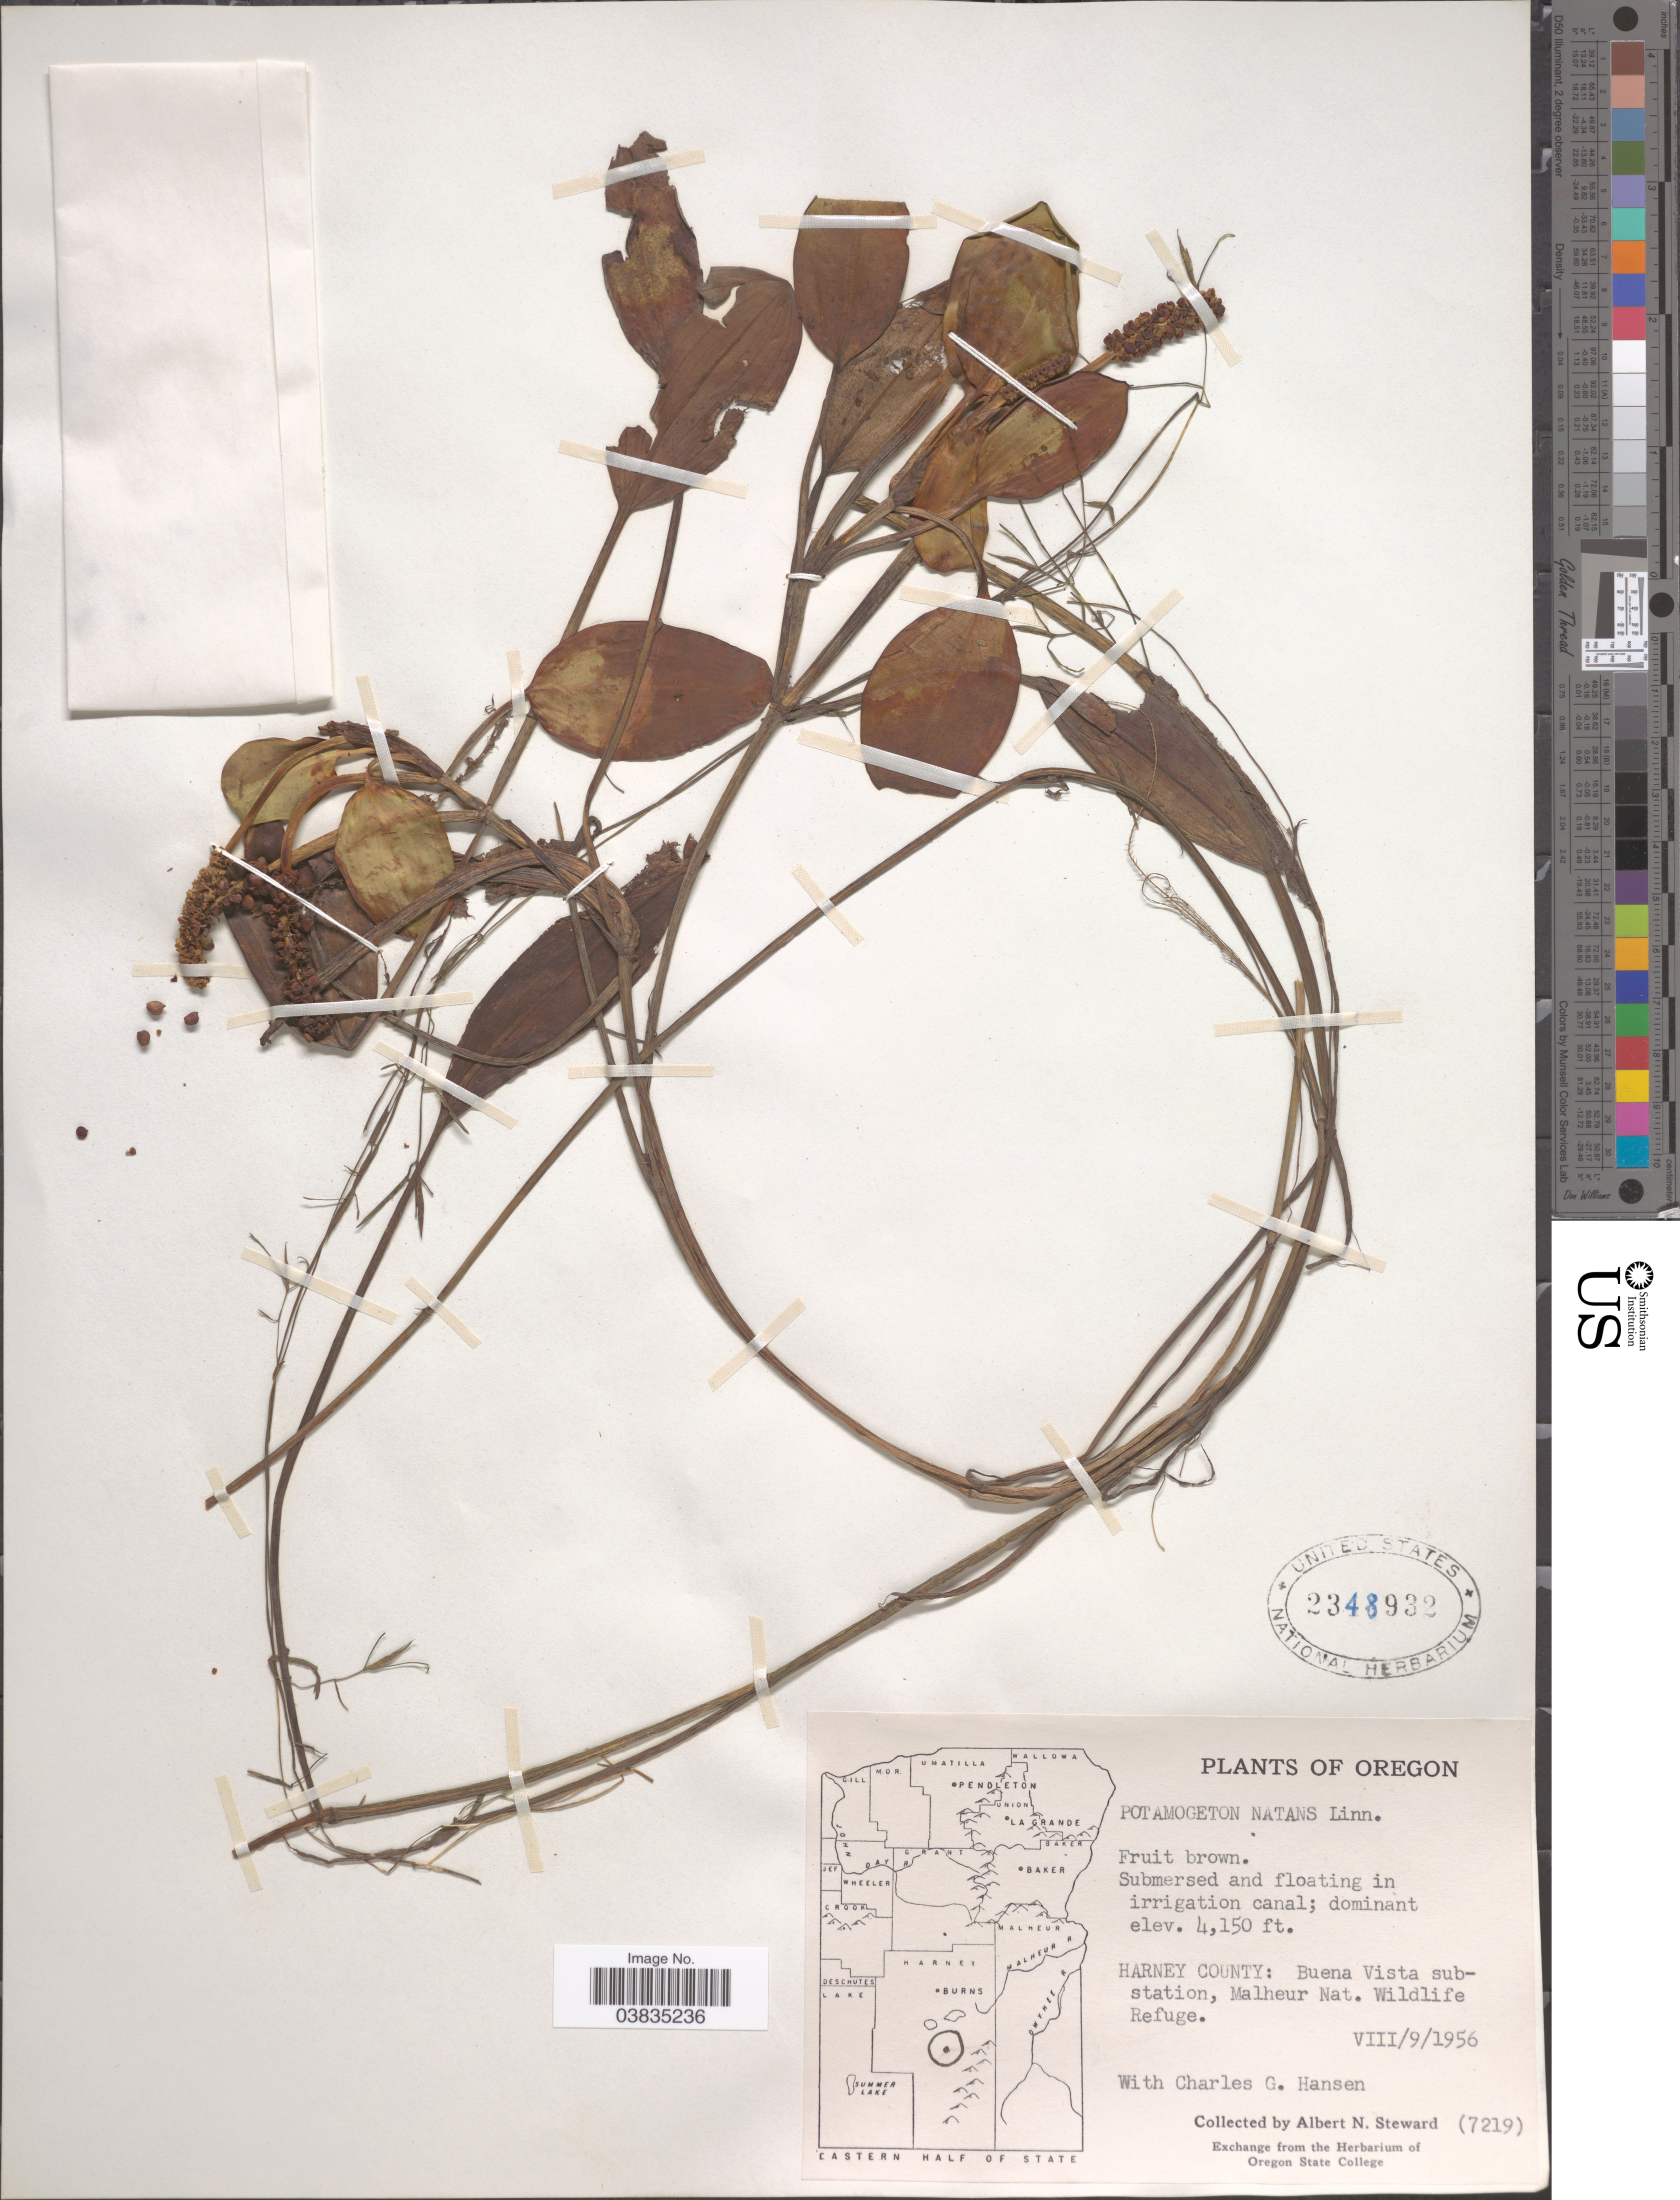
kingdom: Plantae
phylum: Tracheophyta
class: Liliopsida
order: Alismatales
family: Potamogetonaceae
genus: Potamogeton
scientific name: Potamogeton natans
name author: L.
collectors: A. N. Steward & C. Hansen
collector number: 7219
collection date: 1956-08-09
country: United States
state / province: Oregon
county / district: Harney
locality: Harney County: Buena Vista substation, Malheur Nat. Wildlife Refuge.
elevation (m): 1265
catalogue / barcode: US 2348932